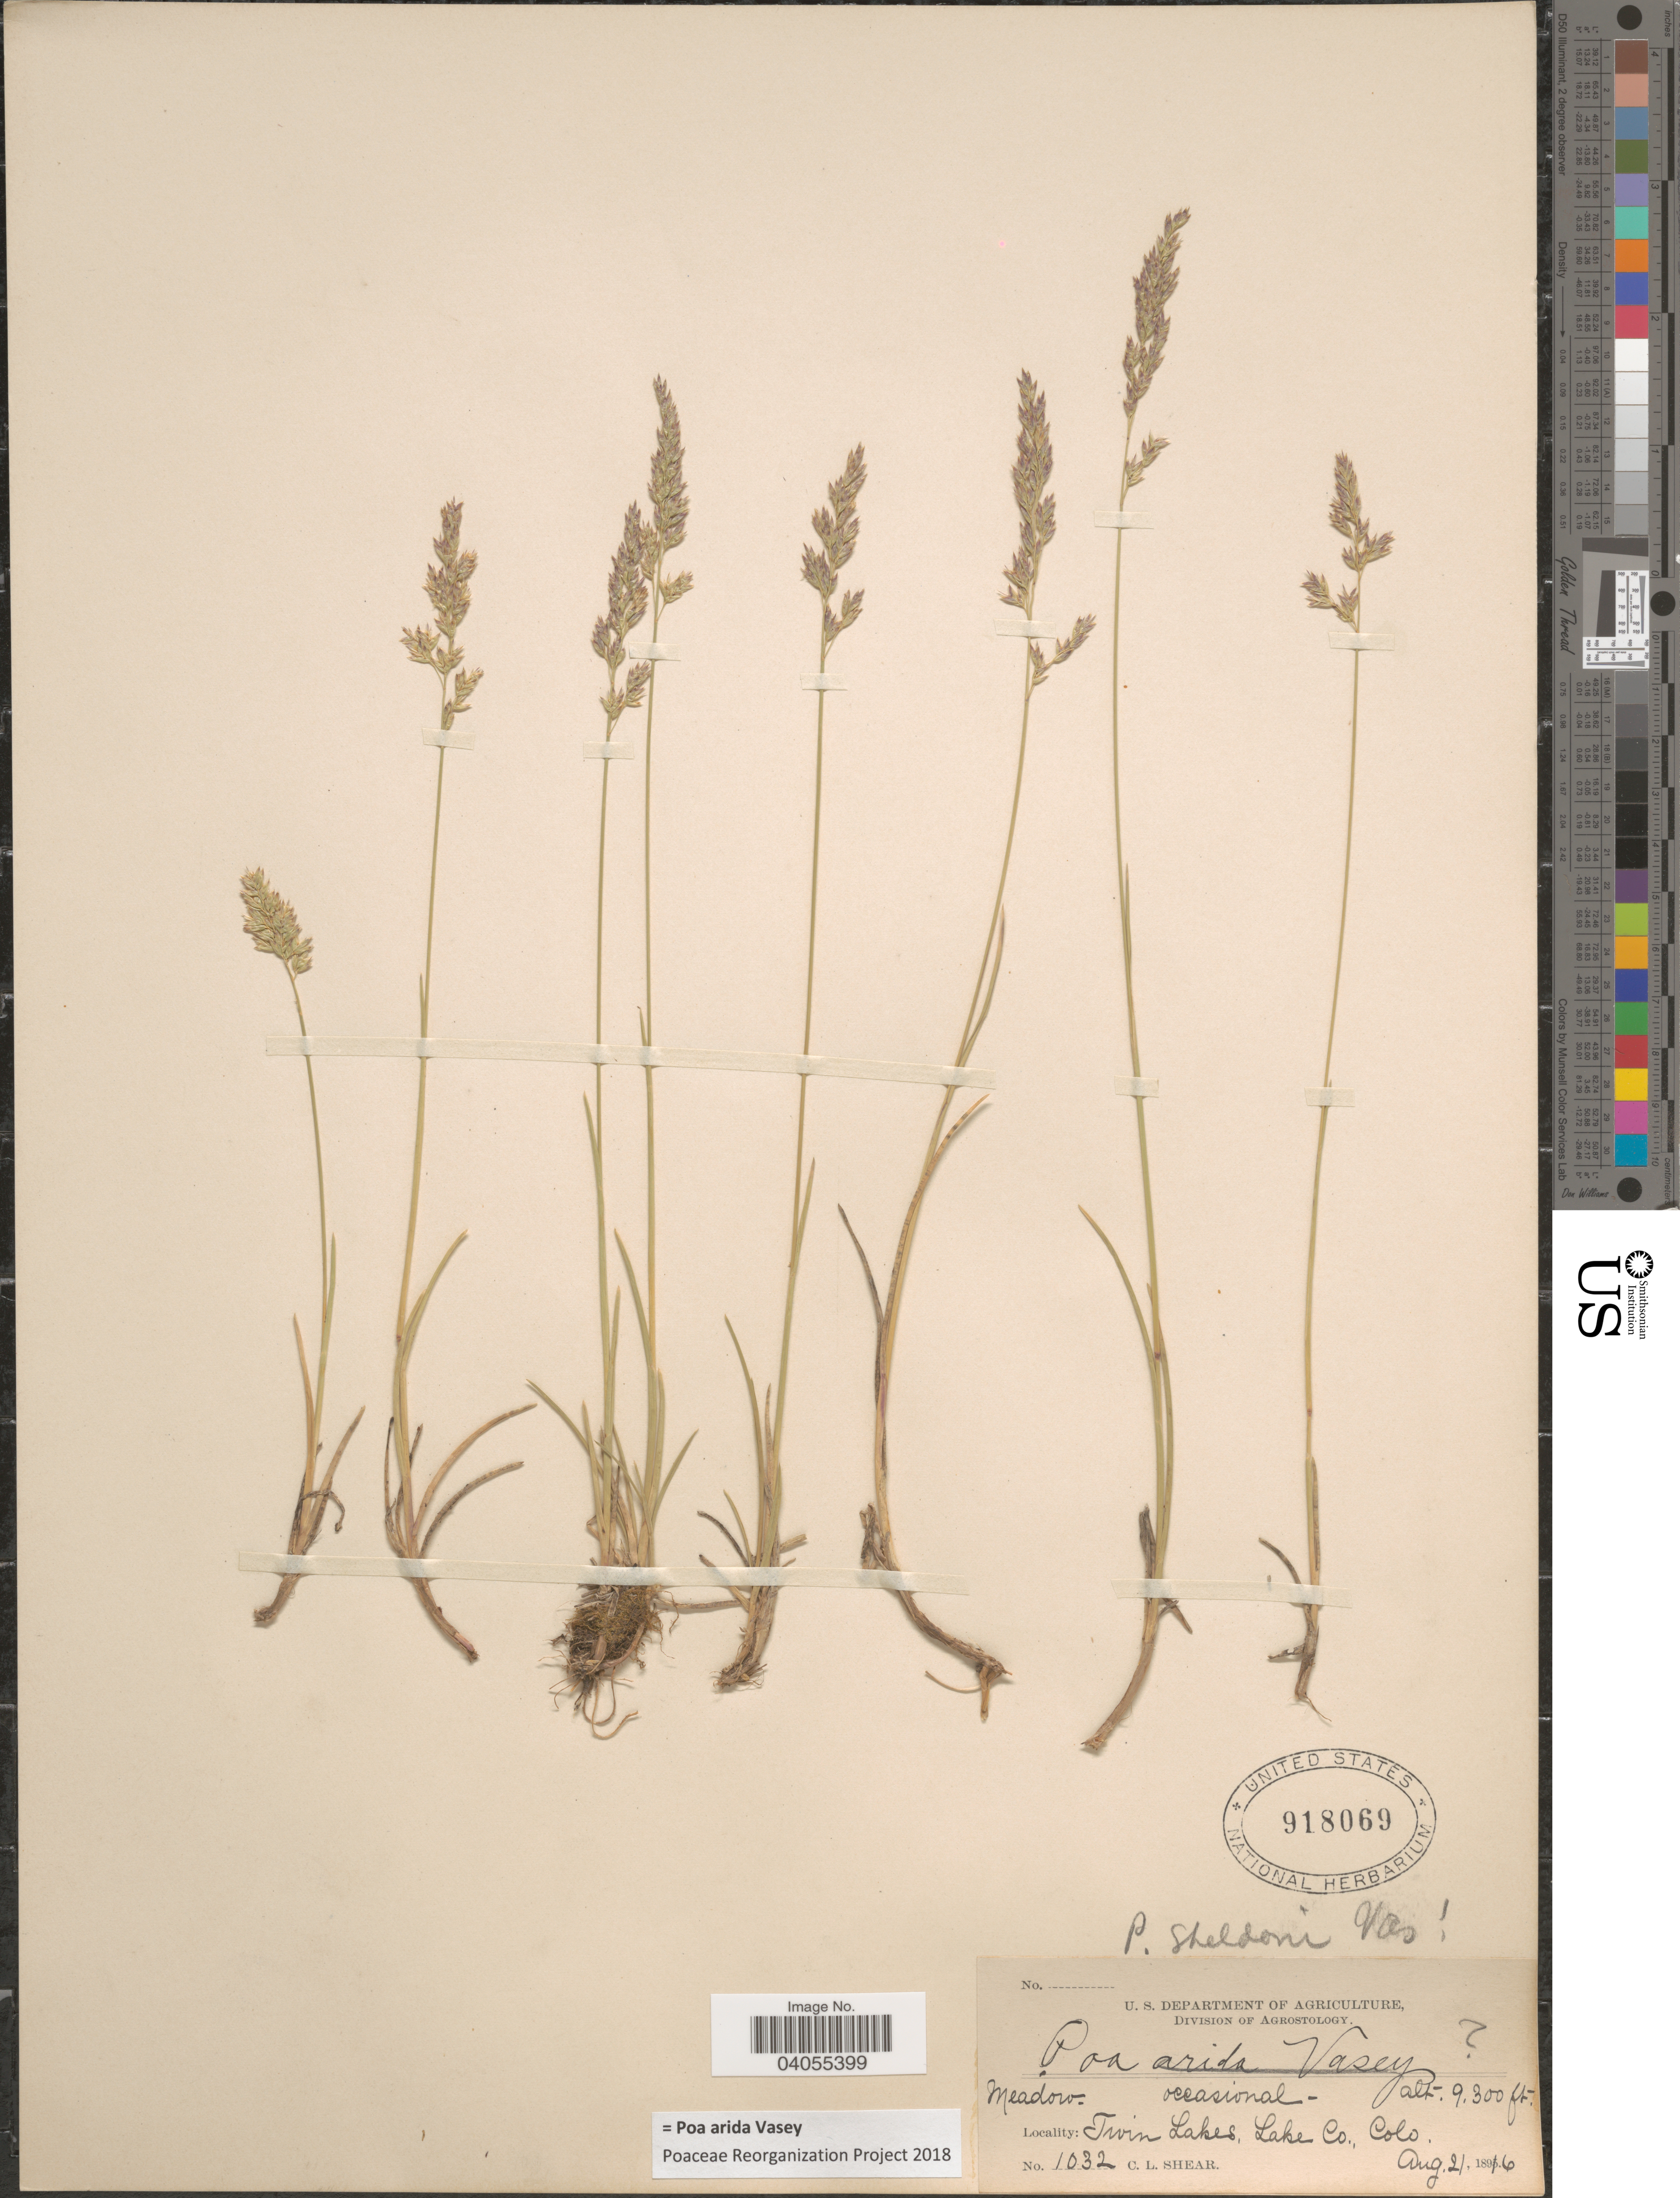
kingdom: Plantae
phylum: Tracheophyta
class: Liliopsida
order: Poales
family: Poaceae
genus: Poa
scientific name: Poa arida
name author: Vasey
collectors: C. L. Shear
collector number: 1032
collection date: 1816-08-21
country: United States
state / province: Colorado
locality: Twin Lakes, Lakes Co.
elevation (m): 2835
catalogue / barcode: US 918069